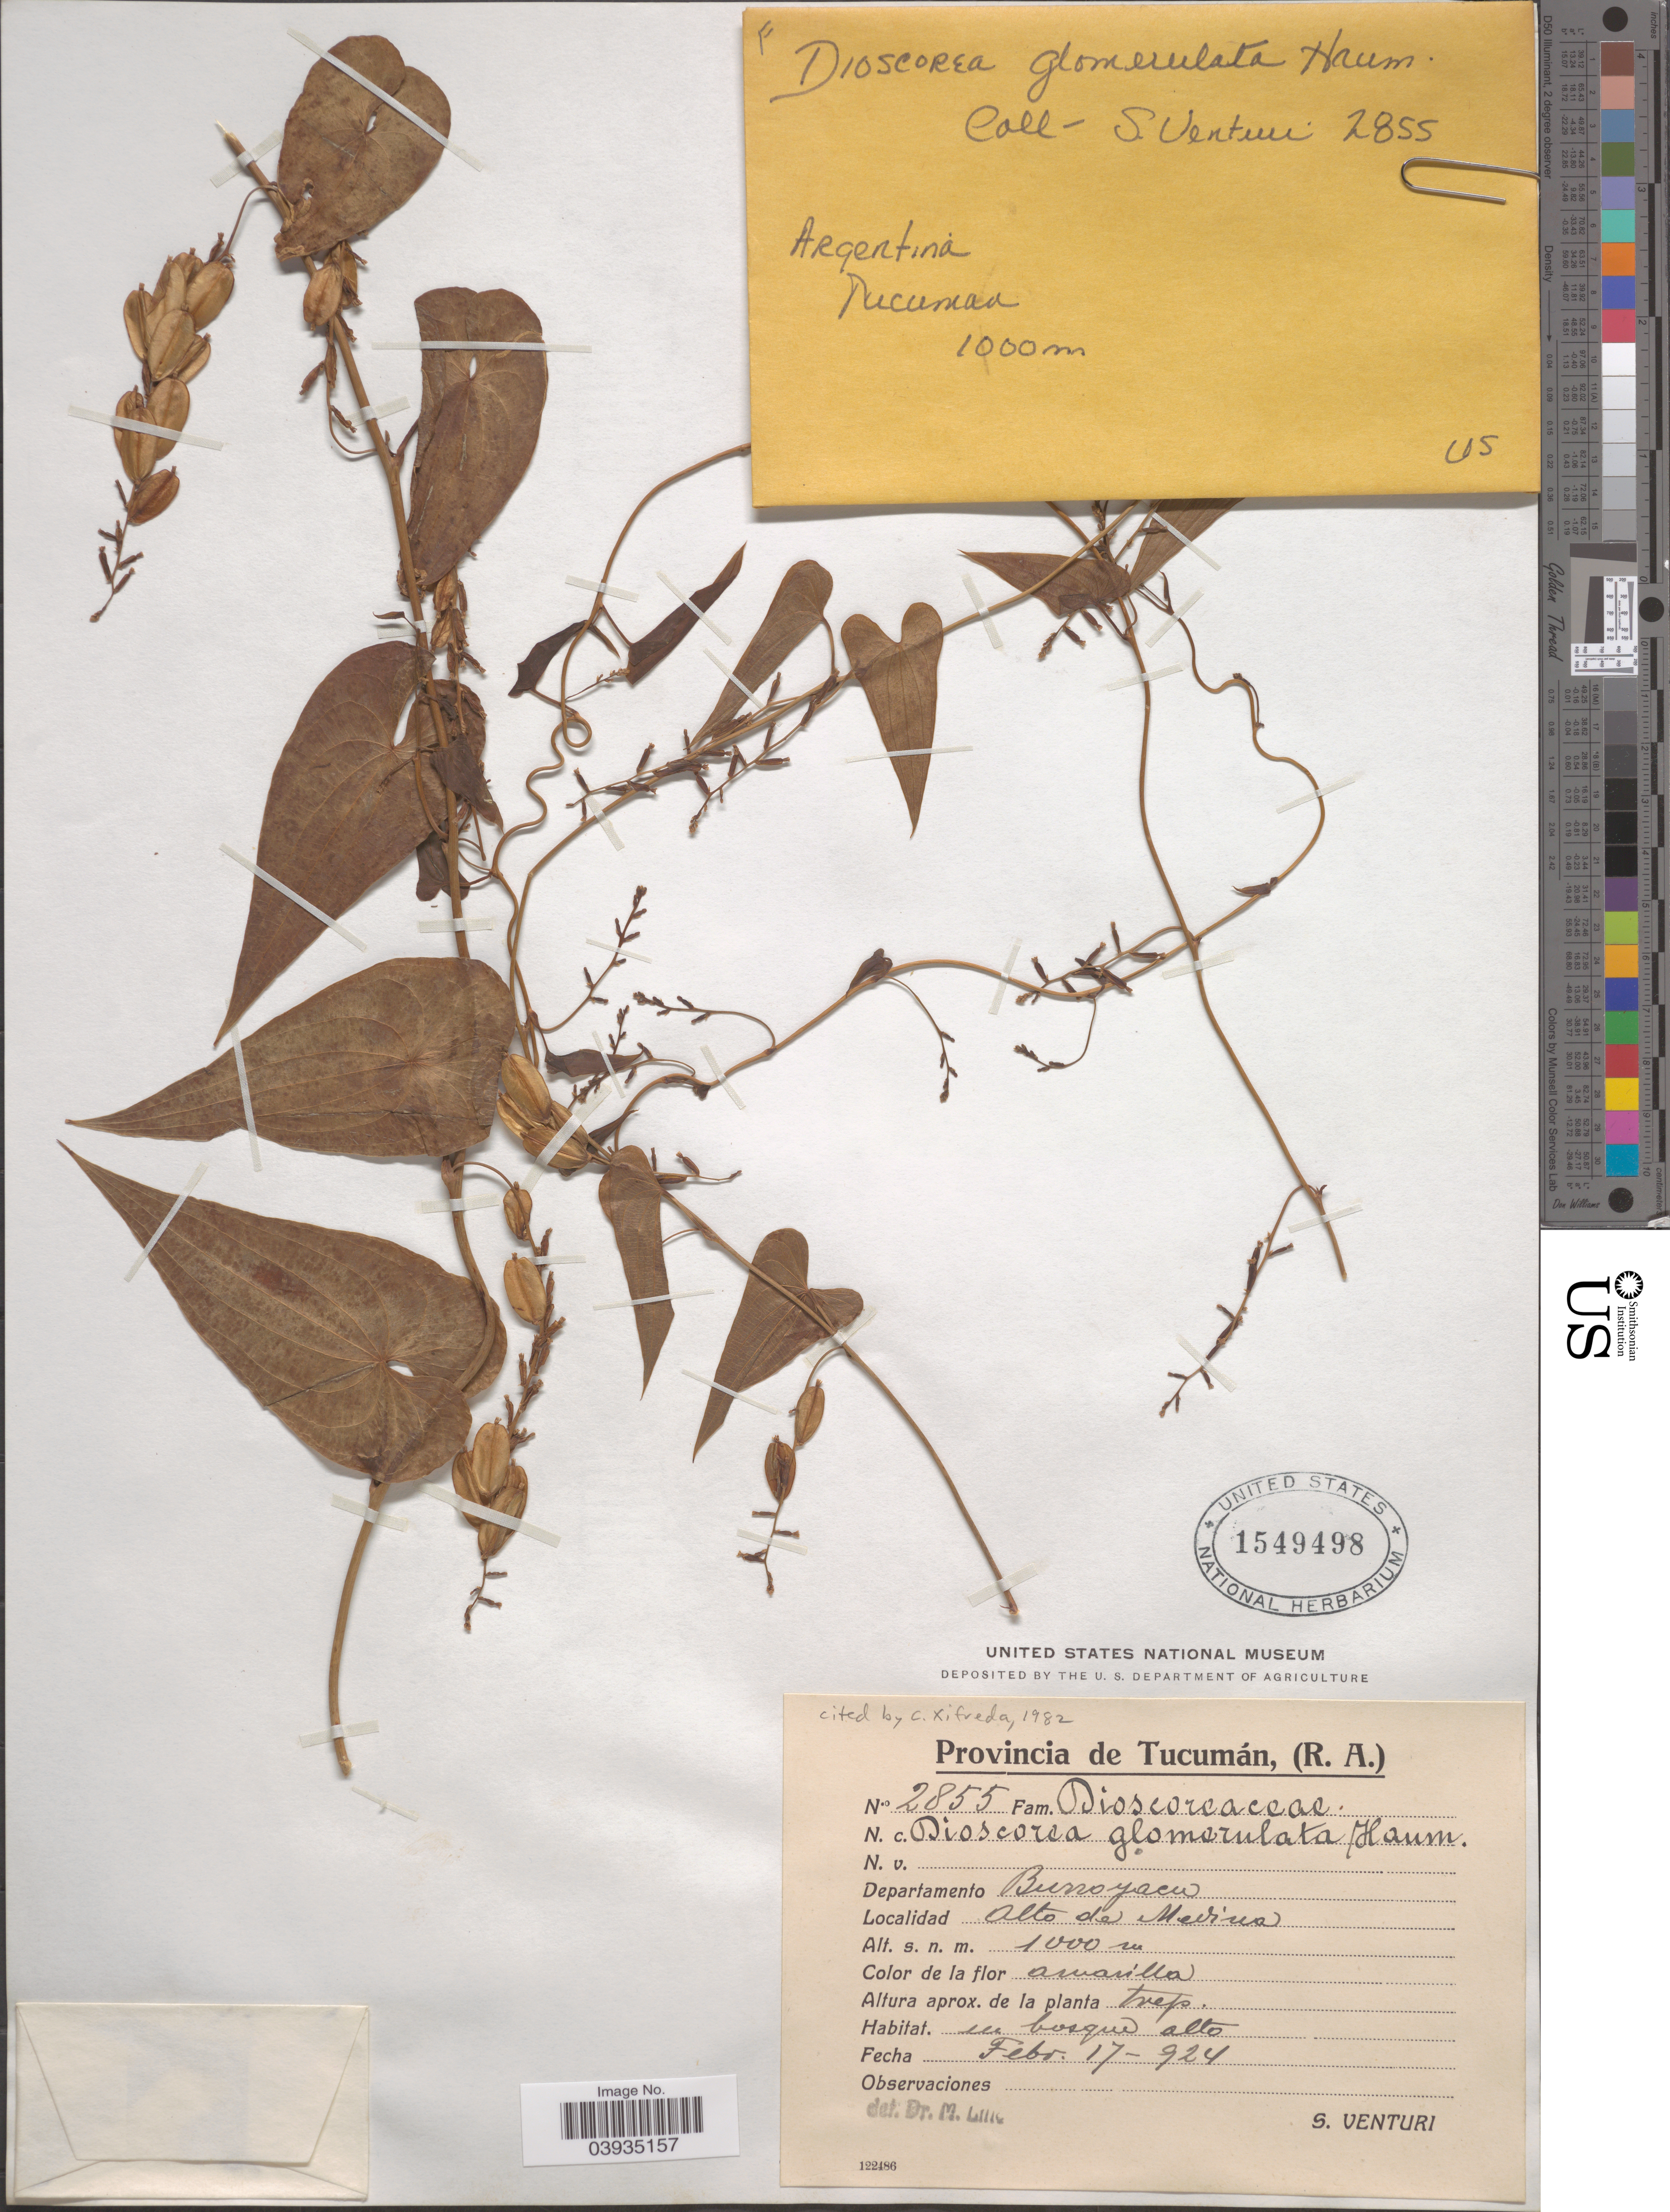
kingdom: Plantae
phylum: Tracheophyta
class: Liliopsida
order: Dioscoreales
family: Dioscoreaceae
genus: Dioscorea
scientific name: Dioscorea glomerulata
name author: Hauman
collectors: S. Venturi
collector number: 2855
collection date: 1924-02-17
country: Argentina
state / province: Tucuman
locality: Departamento Burruyacú. Alto de Medina.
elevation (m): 1000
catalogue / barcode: US 1549498